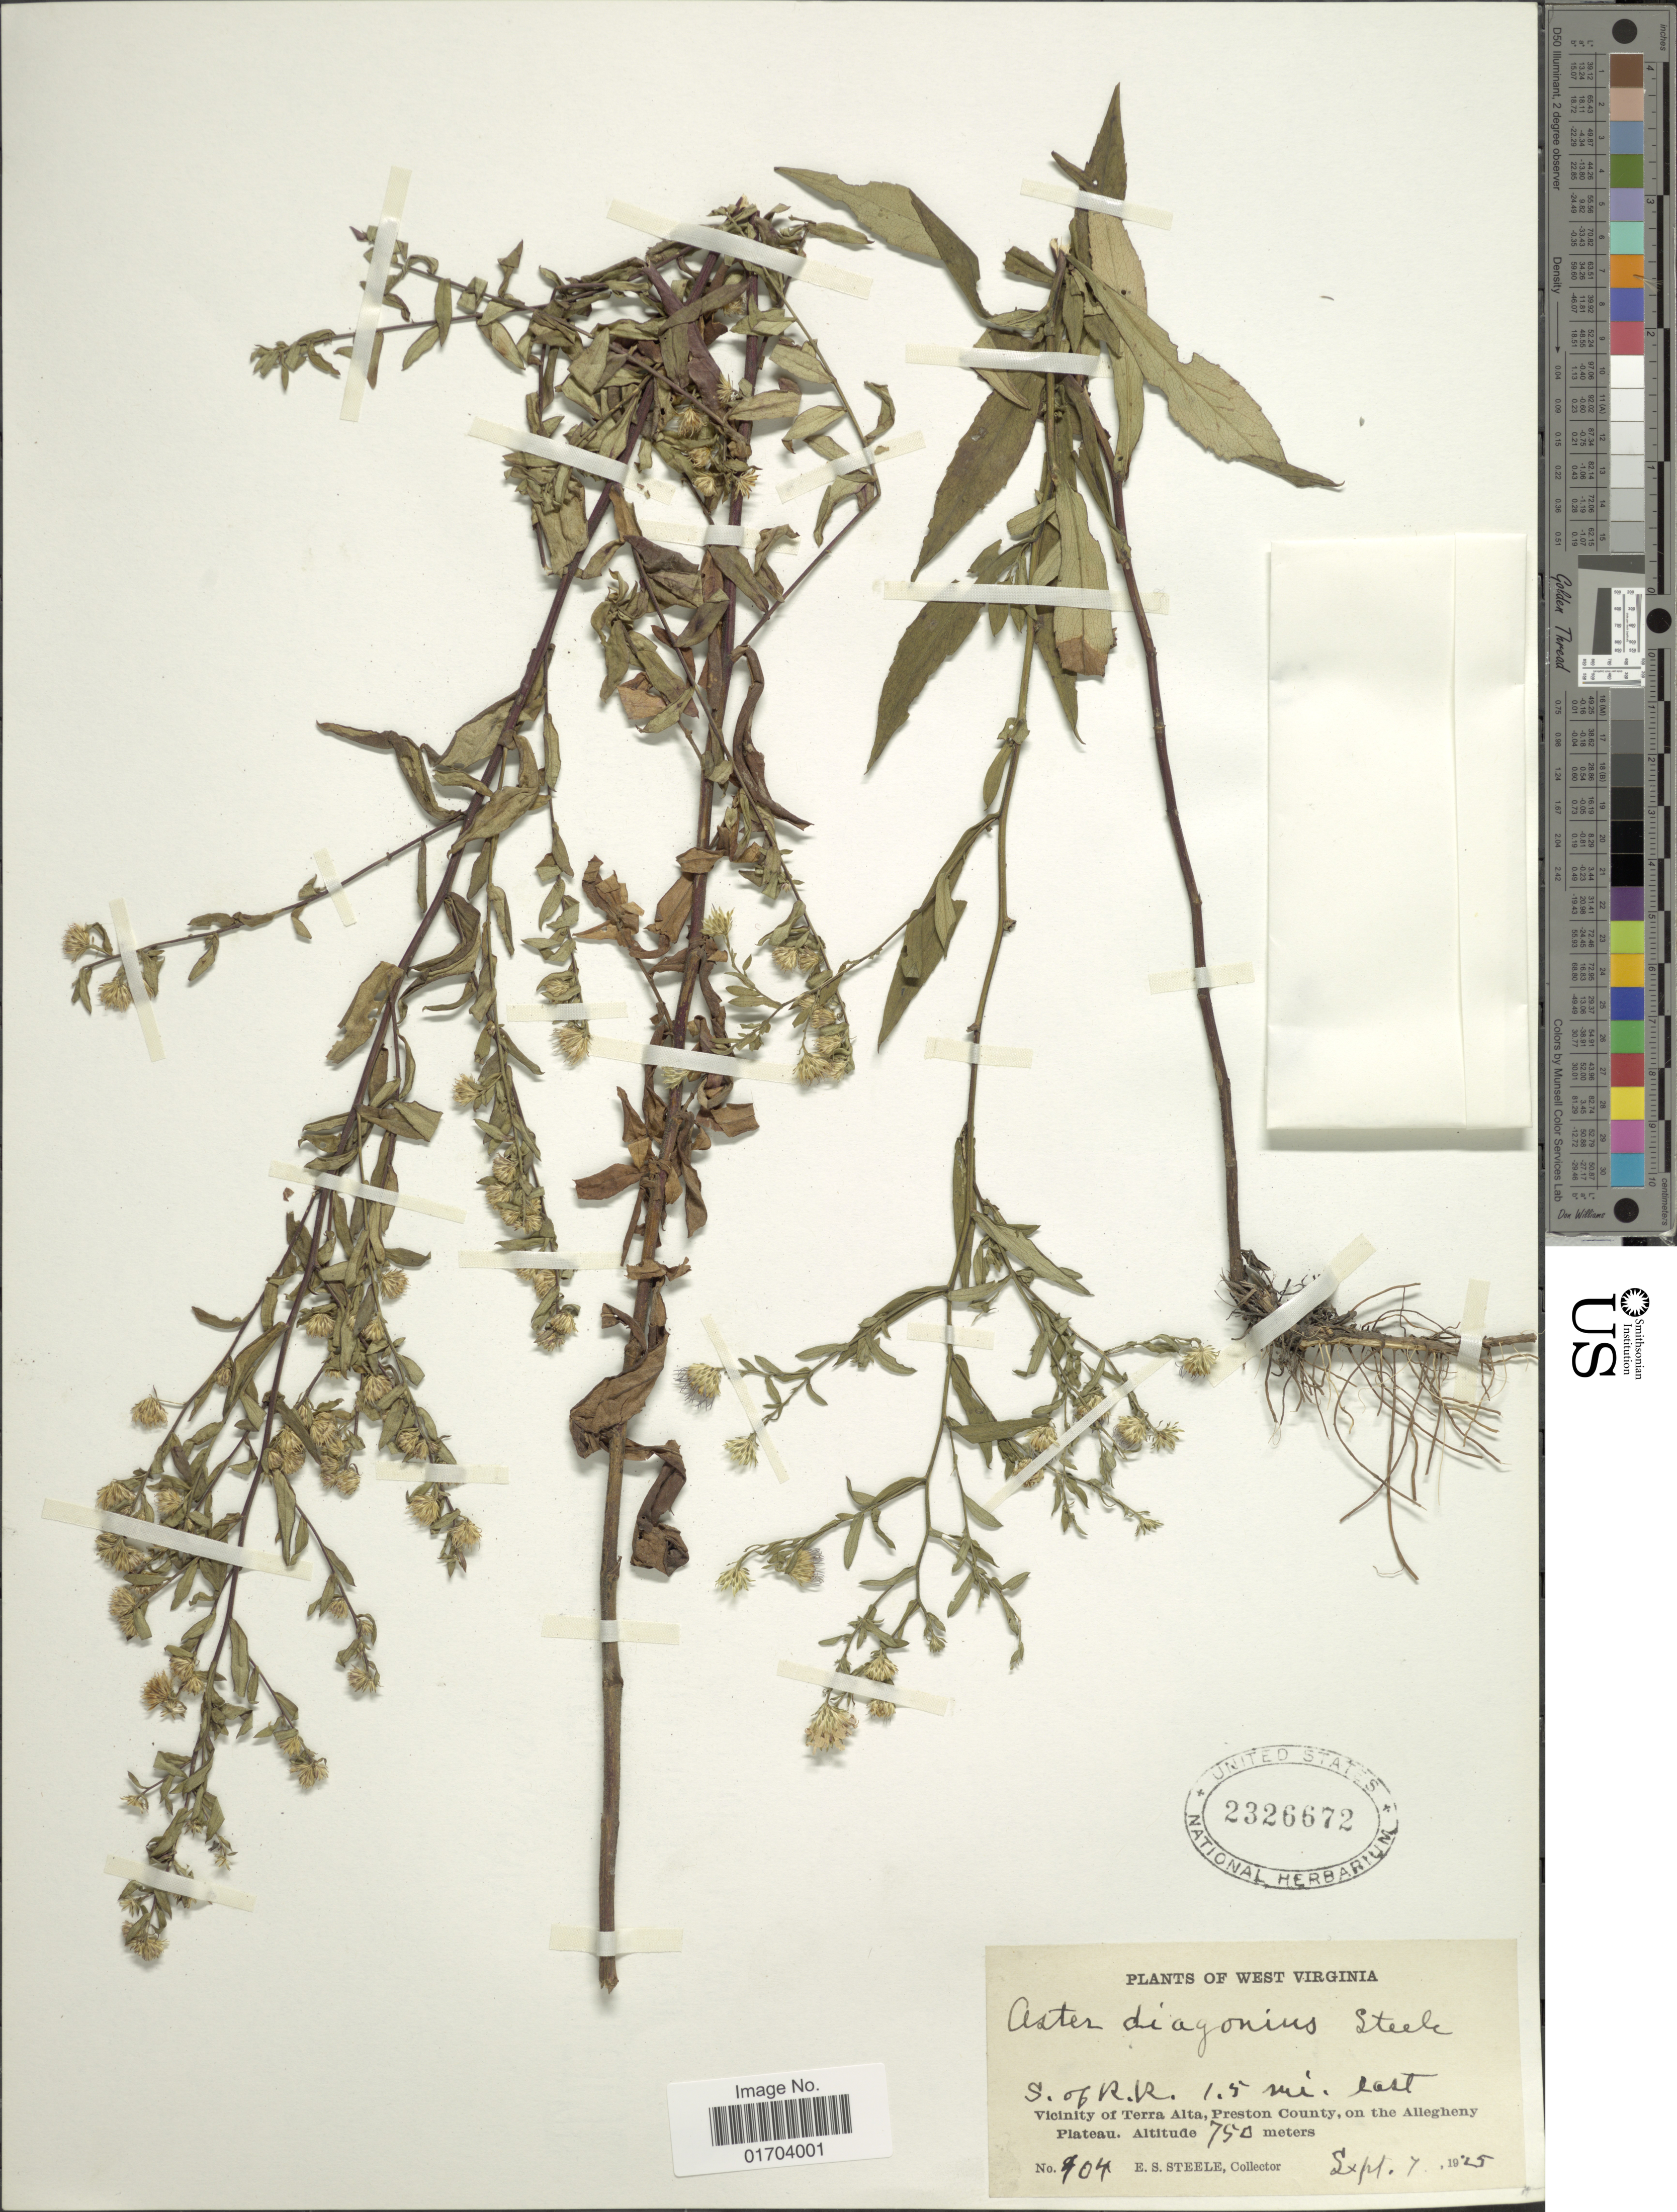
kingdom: Plantae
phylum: Tracheophyta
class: Magnoliopsida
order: Asterales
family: Asteraceae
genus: Aster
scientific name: Aster diagonius E.S. Steele sp. nov. ined.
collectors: E. Steele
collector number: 404*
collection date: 1925-09-07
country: United States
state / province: West Virginia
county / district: Preston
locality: S. of R.R. 1.5 mi. east, Vicinity of Terra Alta, Preston County, on the Allegheny Plateau.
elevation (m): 750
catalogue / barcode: US 2326672